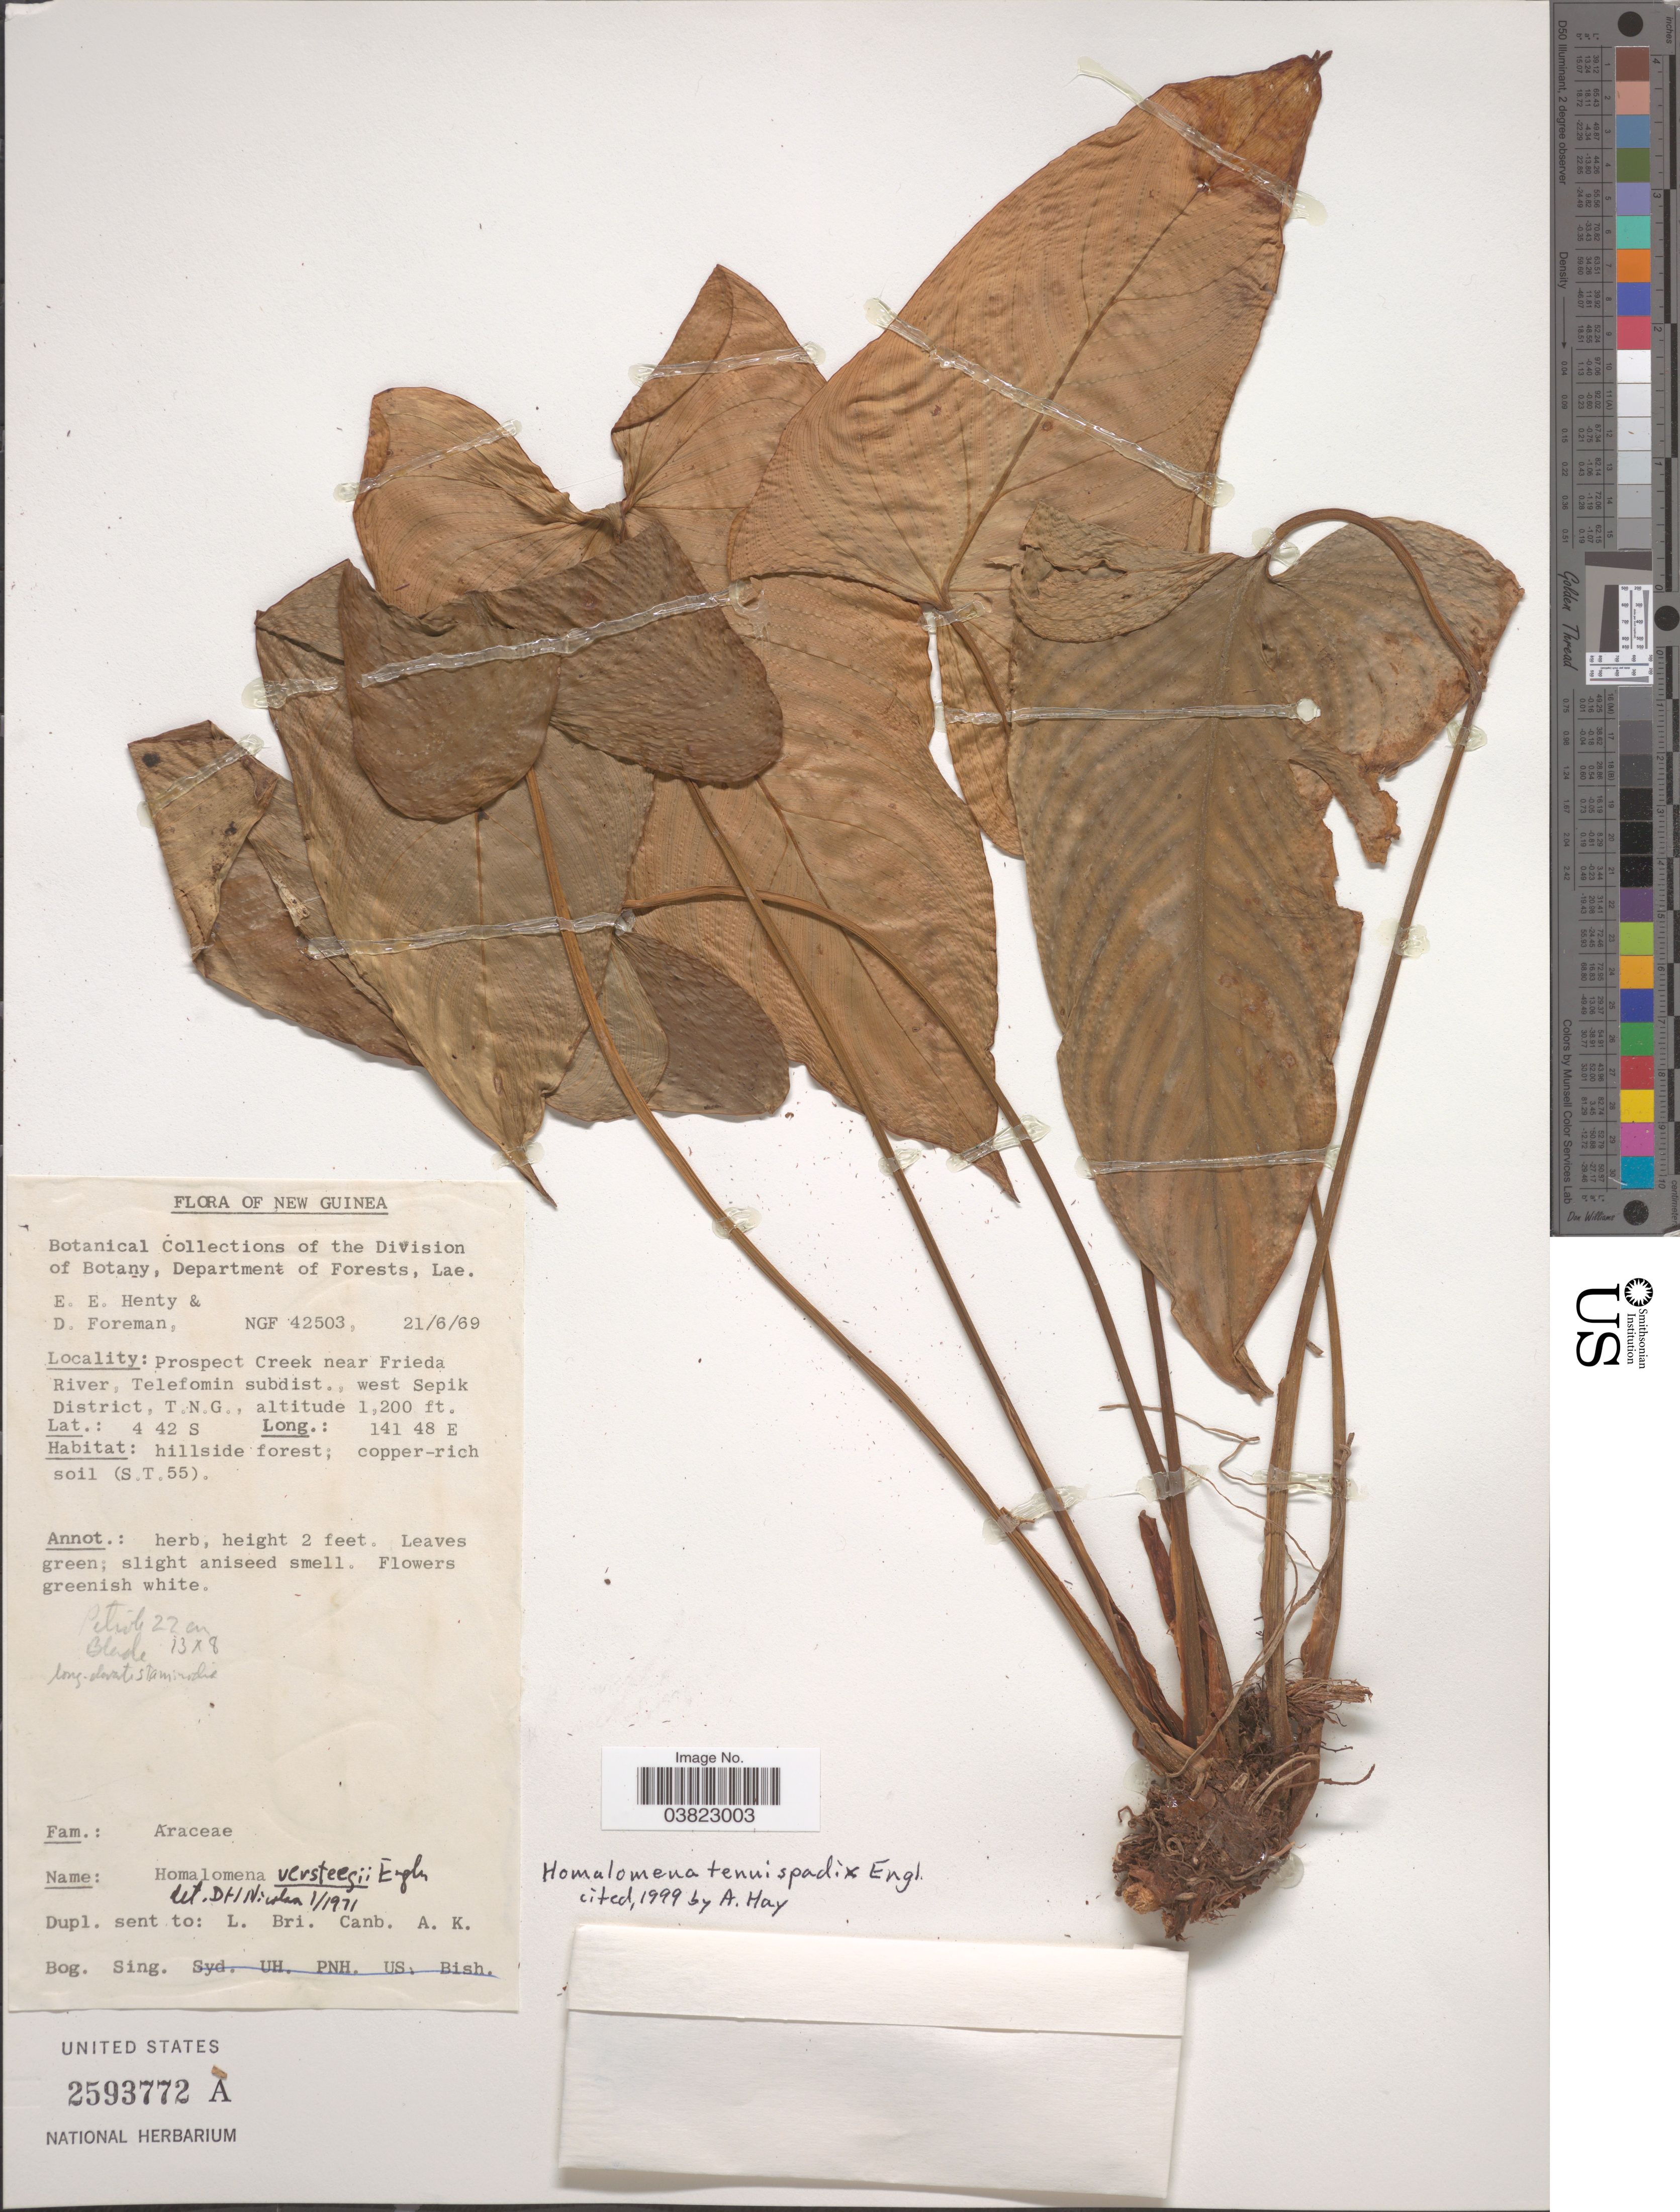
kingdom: Plantae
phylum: Tracheophyta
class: Liliopsida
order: Alismatales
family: Araceae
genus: Homalomena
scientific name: Homalomena tenuispadix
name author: Engl.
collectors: E. Henty & D. Foreman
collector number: NGF 42503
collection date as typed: Transcribed d/m/y: 21/6/69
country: Papua New Guinea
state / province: Sandaun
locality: New Guinea. Prospect Creek near Frieda River, Telefomin subdist., west Sepik District, T.N.G.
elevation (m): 366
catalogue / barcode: US 2593772A